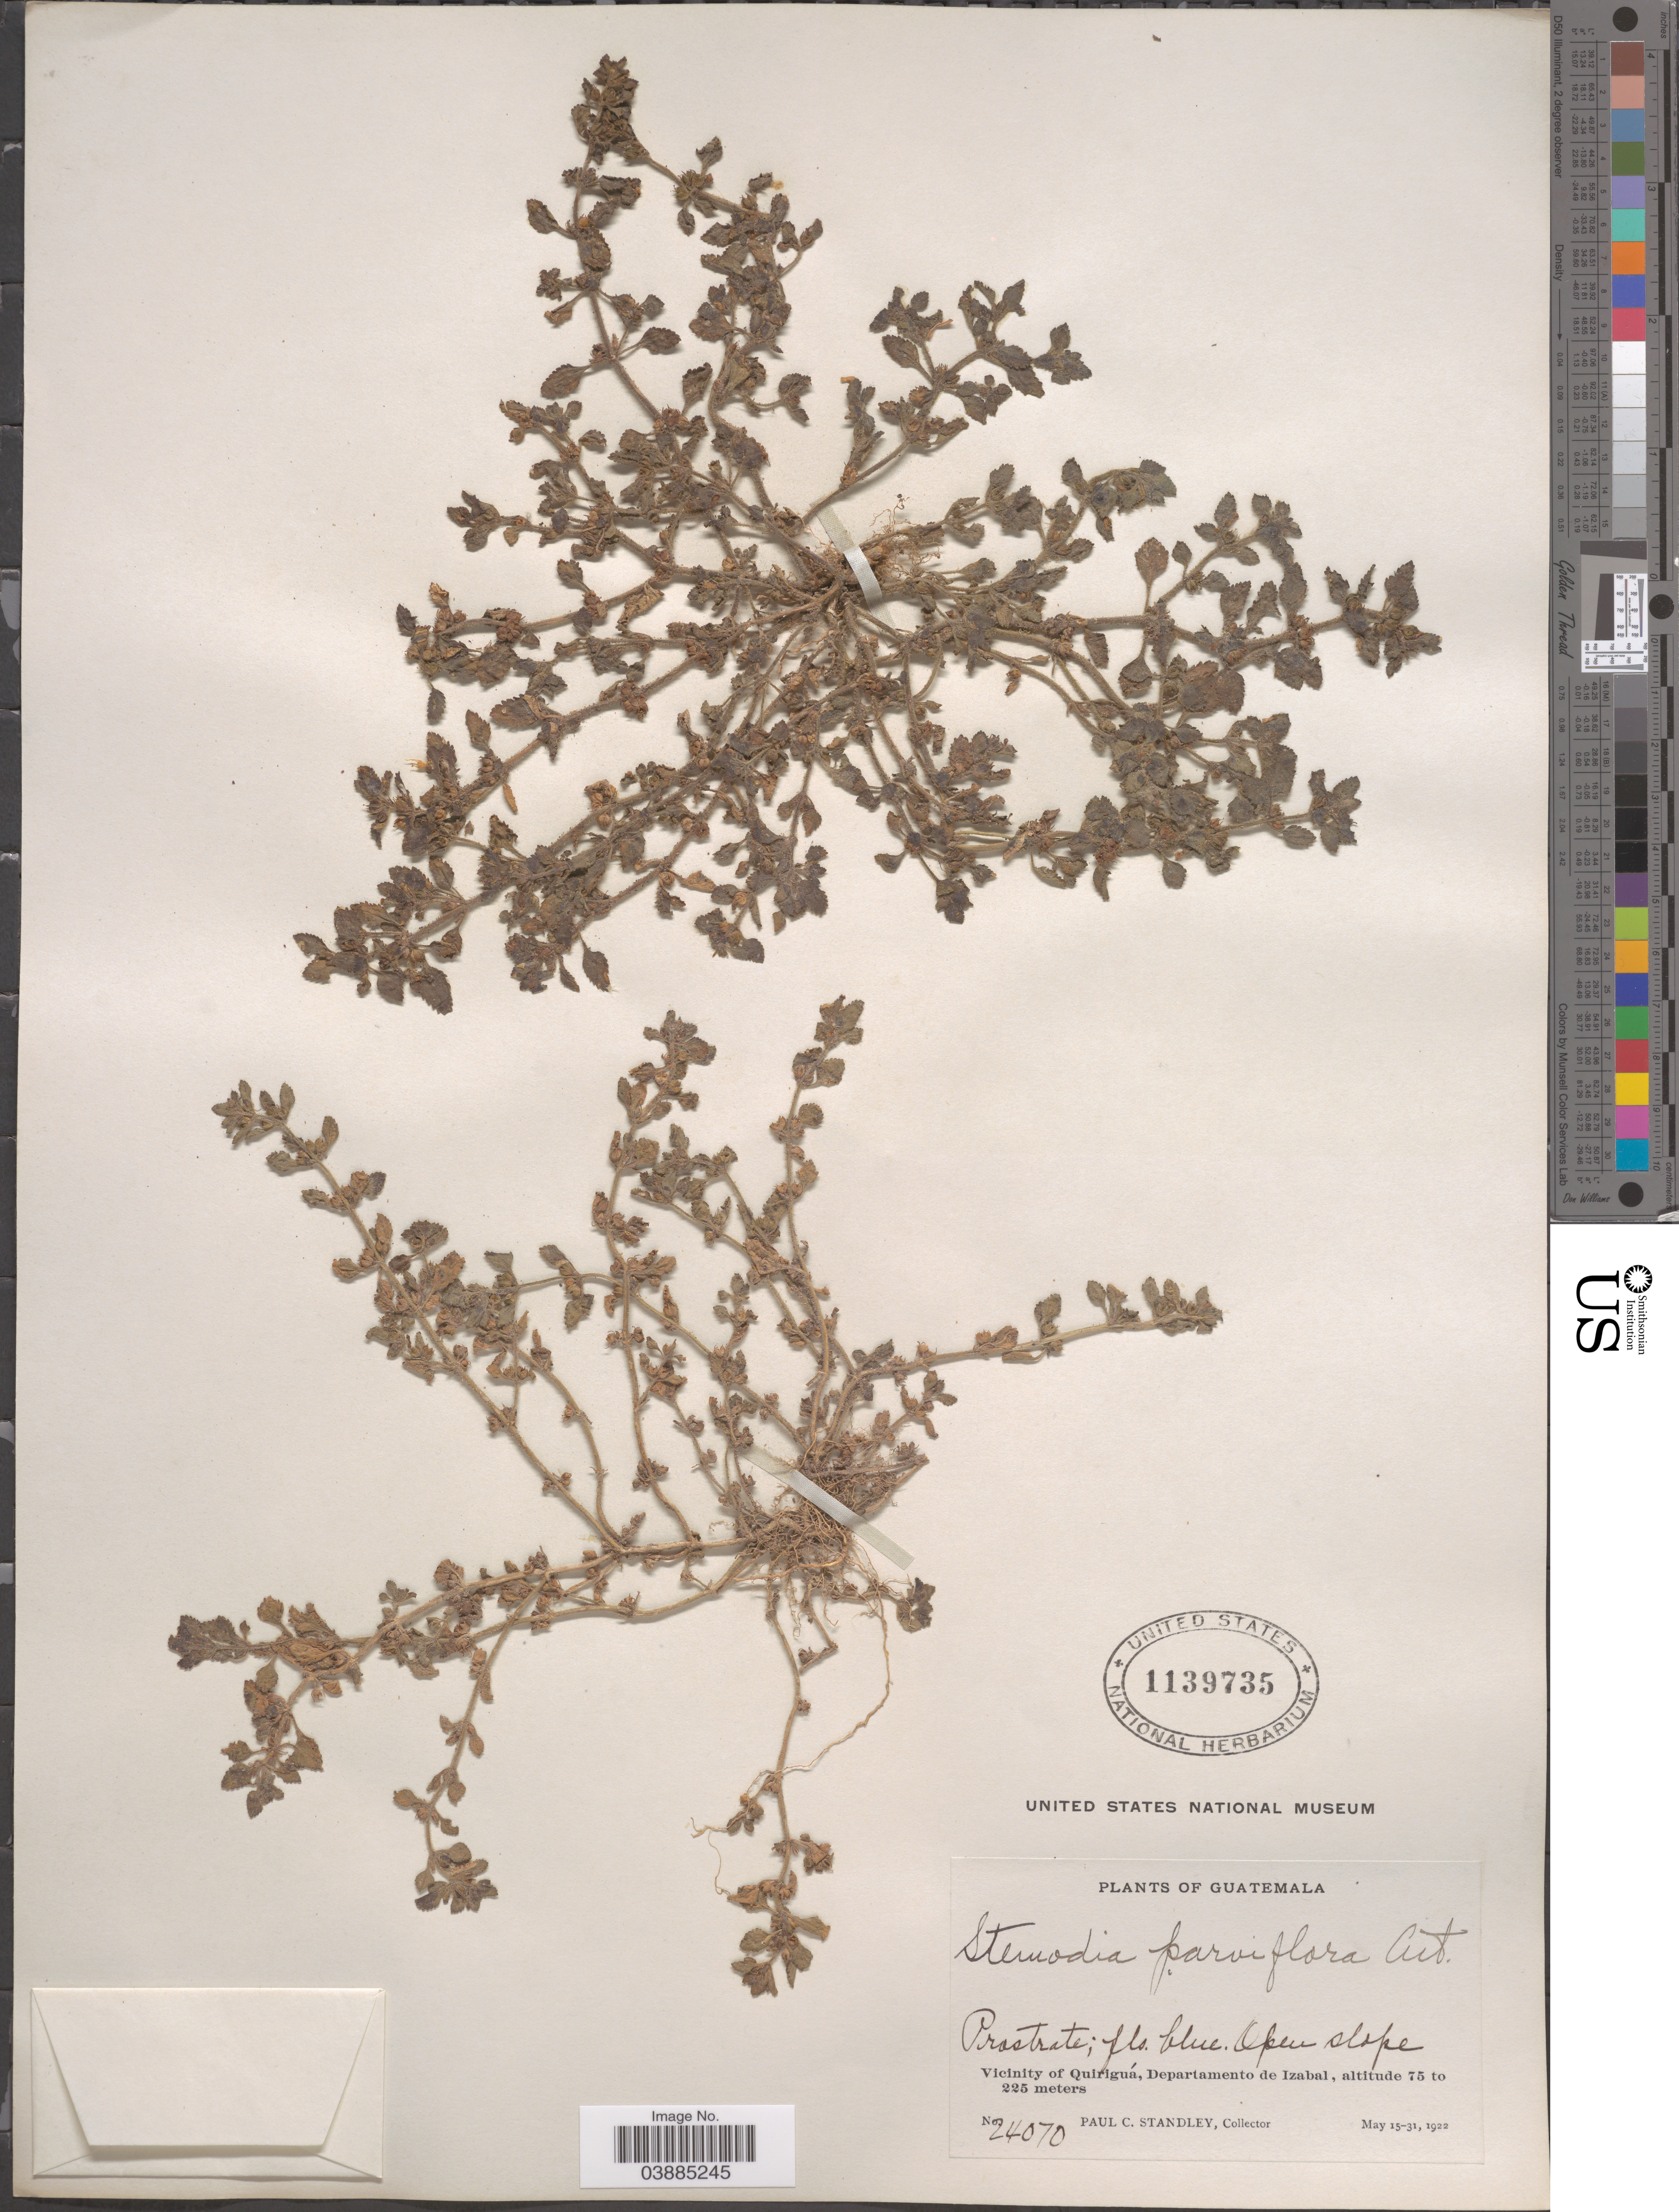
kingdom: Plantae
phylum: Tracheophyta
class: Magnoliopsida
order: Lamiales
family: Plantaginaceae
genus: Stemodia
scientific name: Stemodia parviflora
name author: W.T. Aiton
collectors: P. C. Standley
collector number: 24070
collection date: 1922-05-15/1922-05-31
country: Guatemala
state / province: Izabal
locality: Vicinity of Quiriguá, Departamento de Izabal.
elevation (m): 75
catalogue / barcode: US 1139735